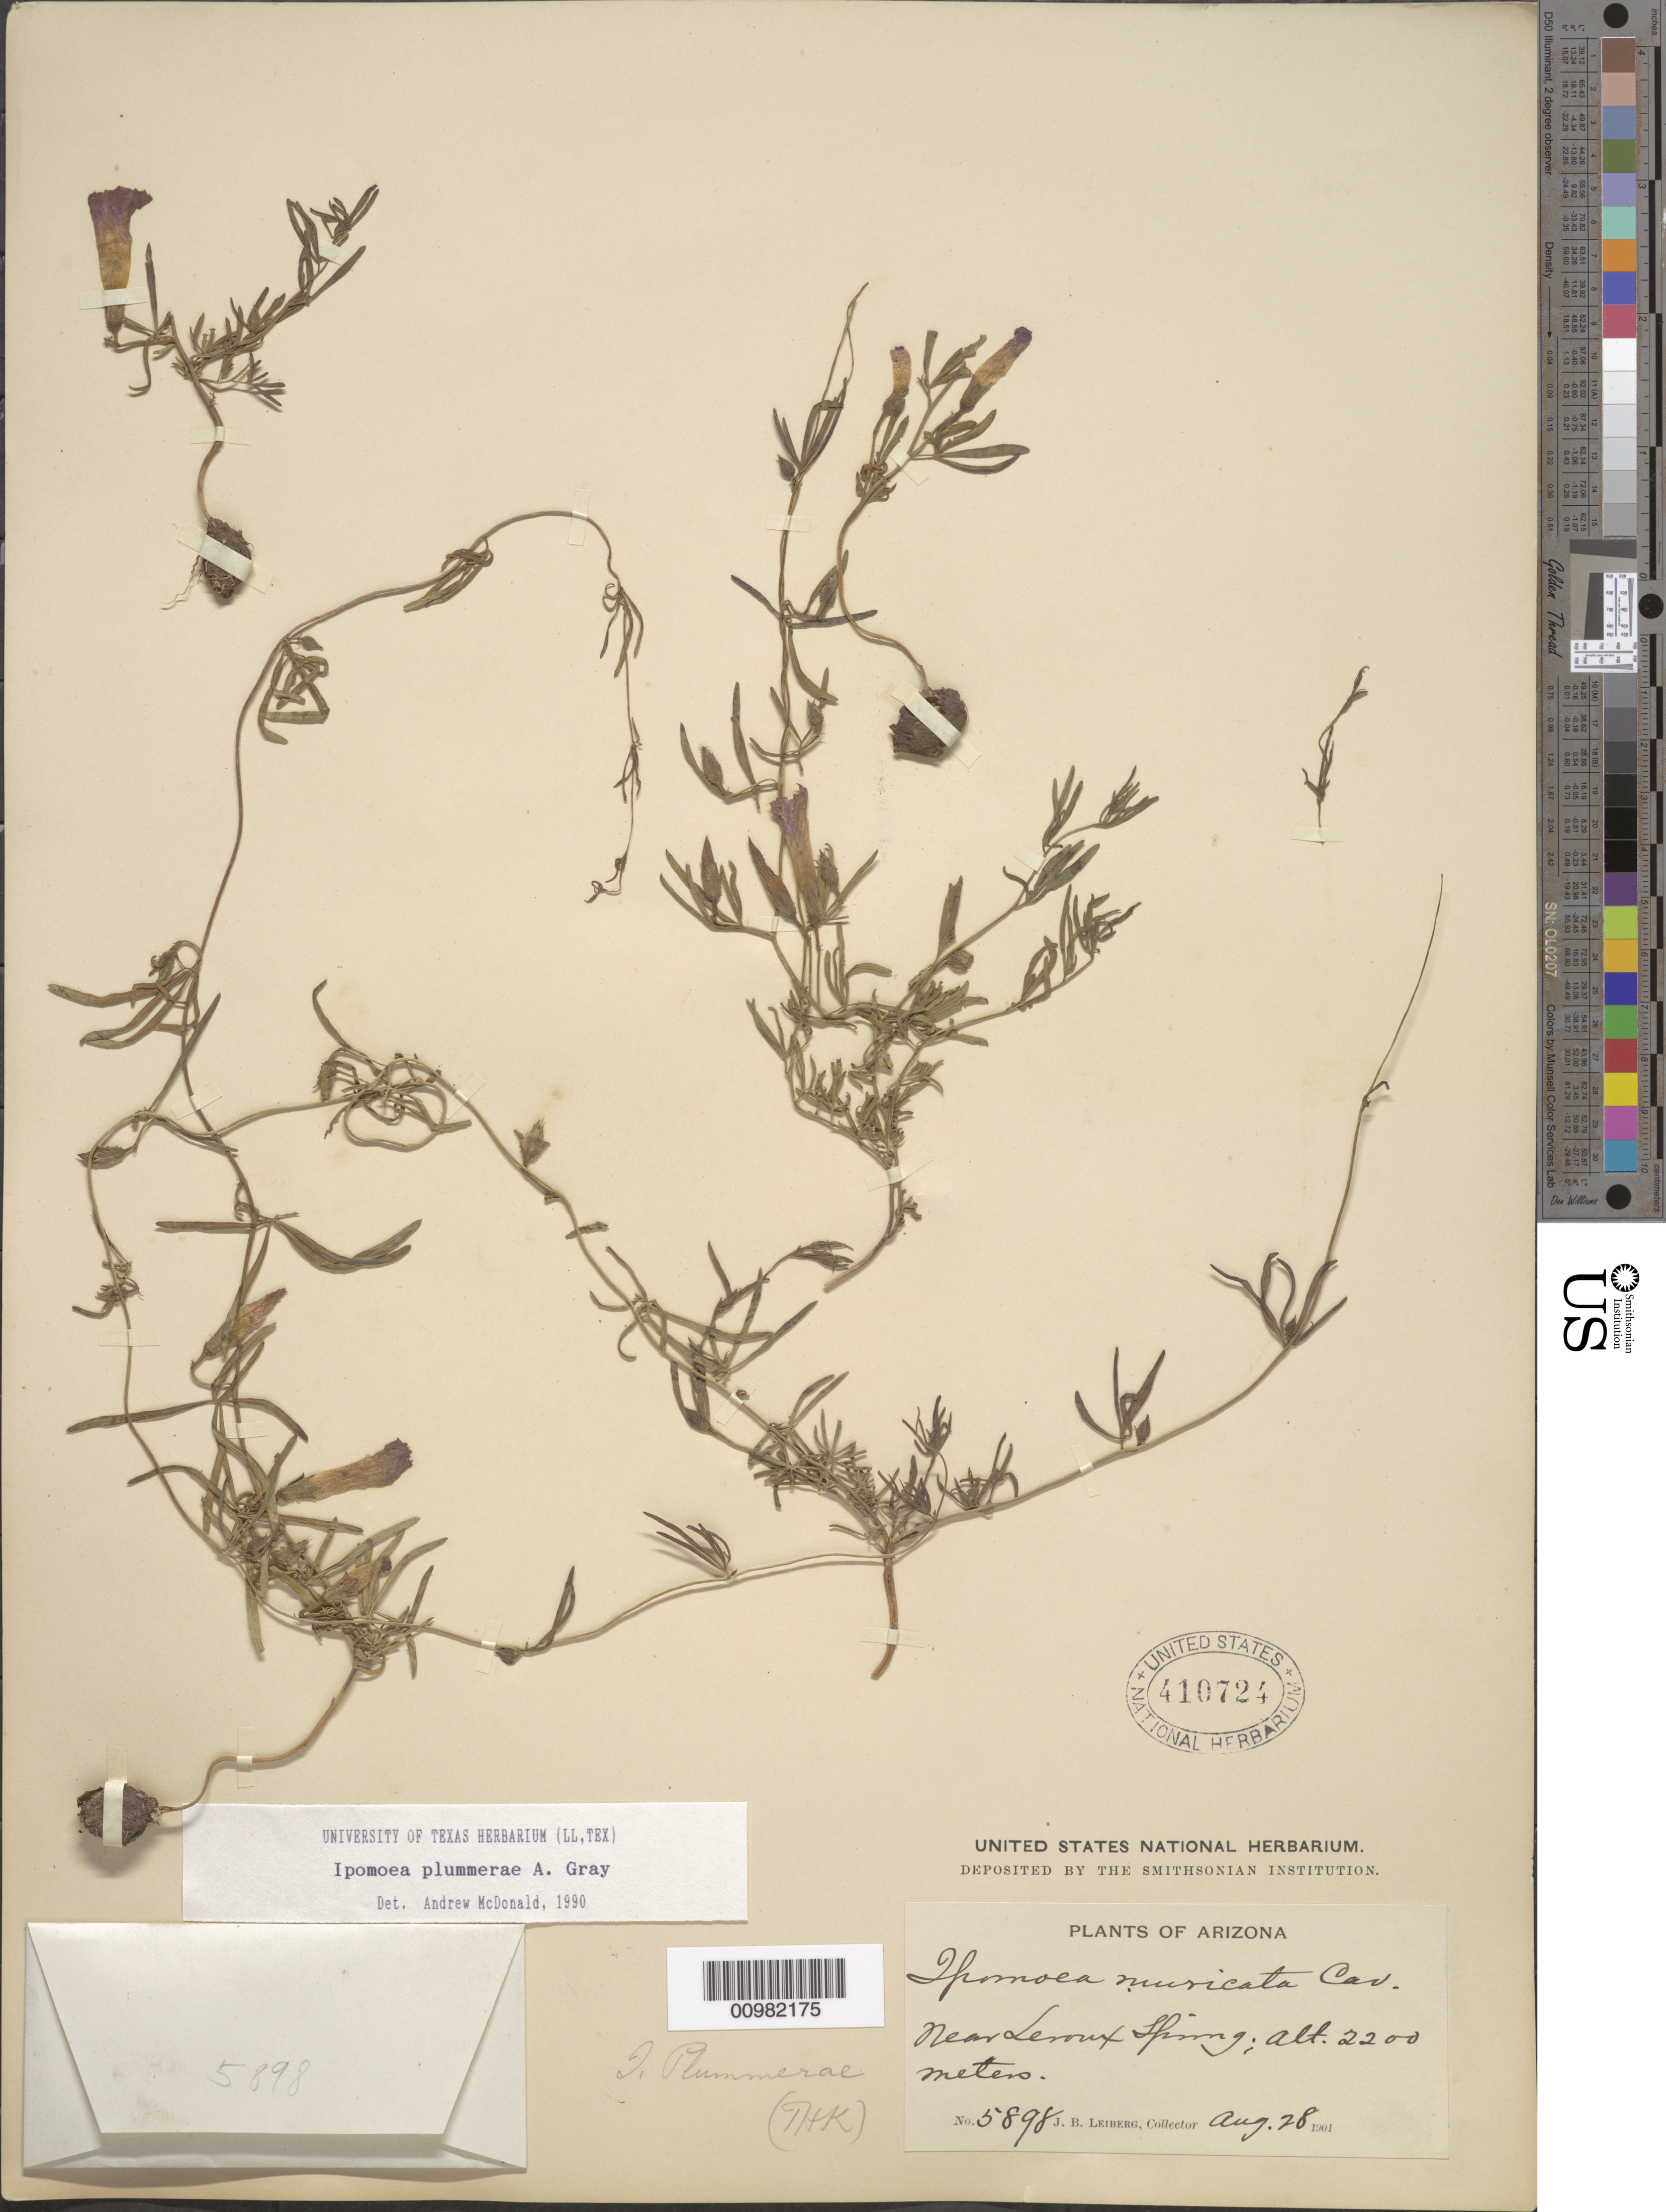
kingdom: Plantae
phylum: Tracheophyta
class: Magnoliopsida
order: Solanales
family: Convolvulaceae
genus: Ipomoea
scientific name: Ipomoea plummerae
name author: A. Gray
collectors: J. Leiberg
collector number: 5898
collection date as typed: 28 Aug 1901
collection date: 1901-08-28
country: United States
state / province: Arizona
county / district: Coconino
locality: Near Leroux Spring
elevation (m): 2200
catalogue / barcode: US 410724